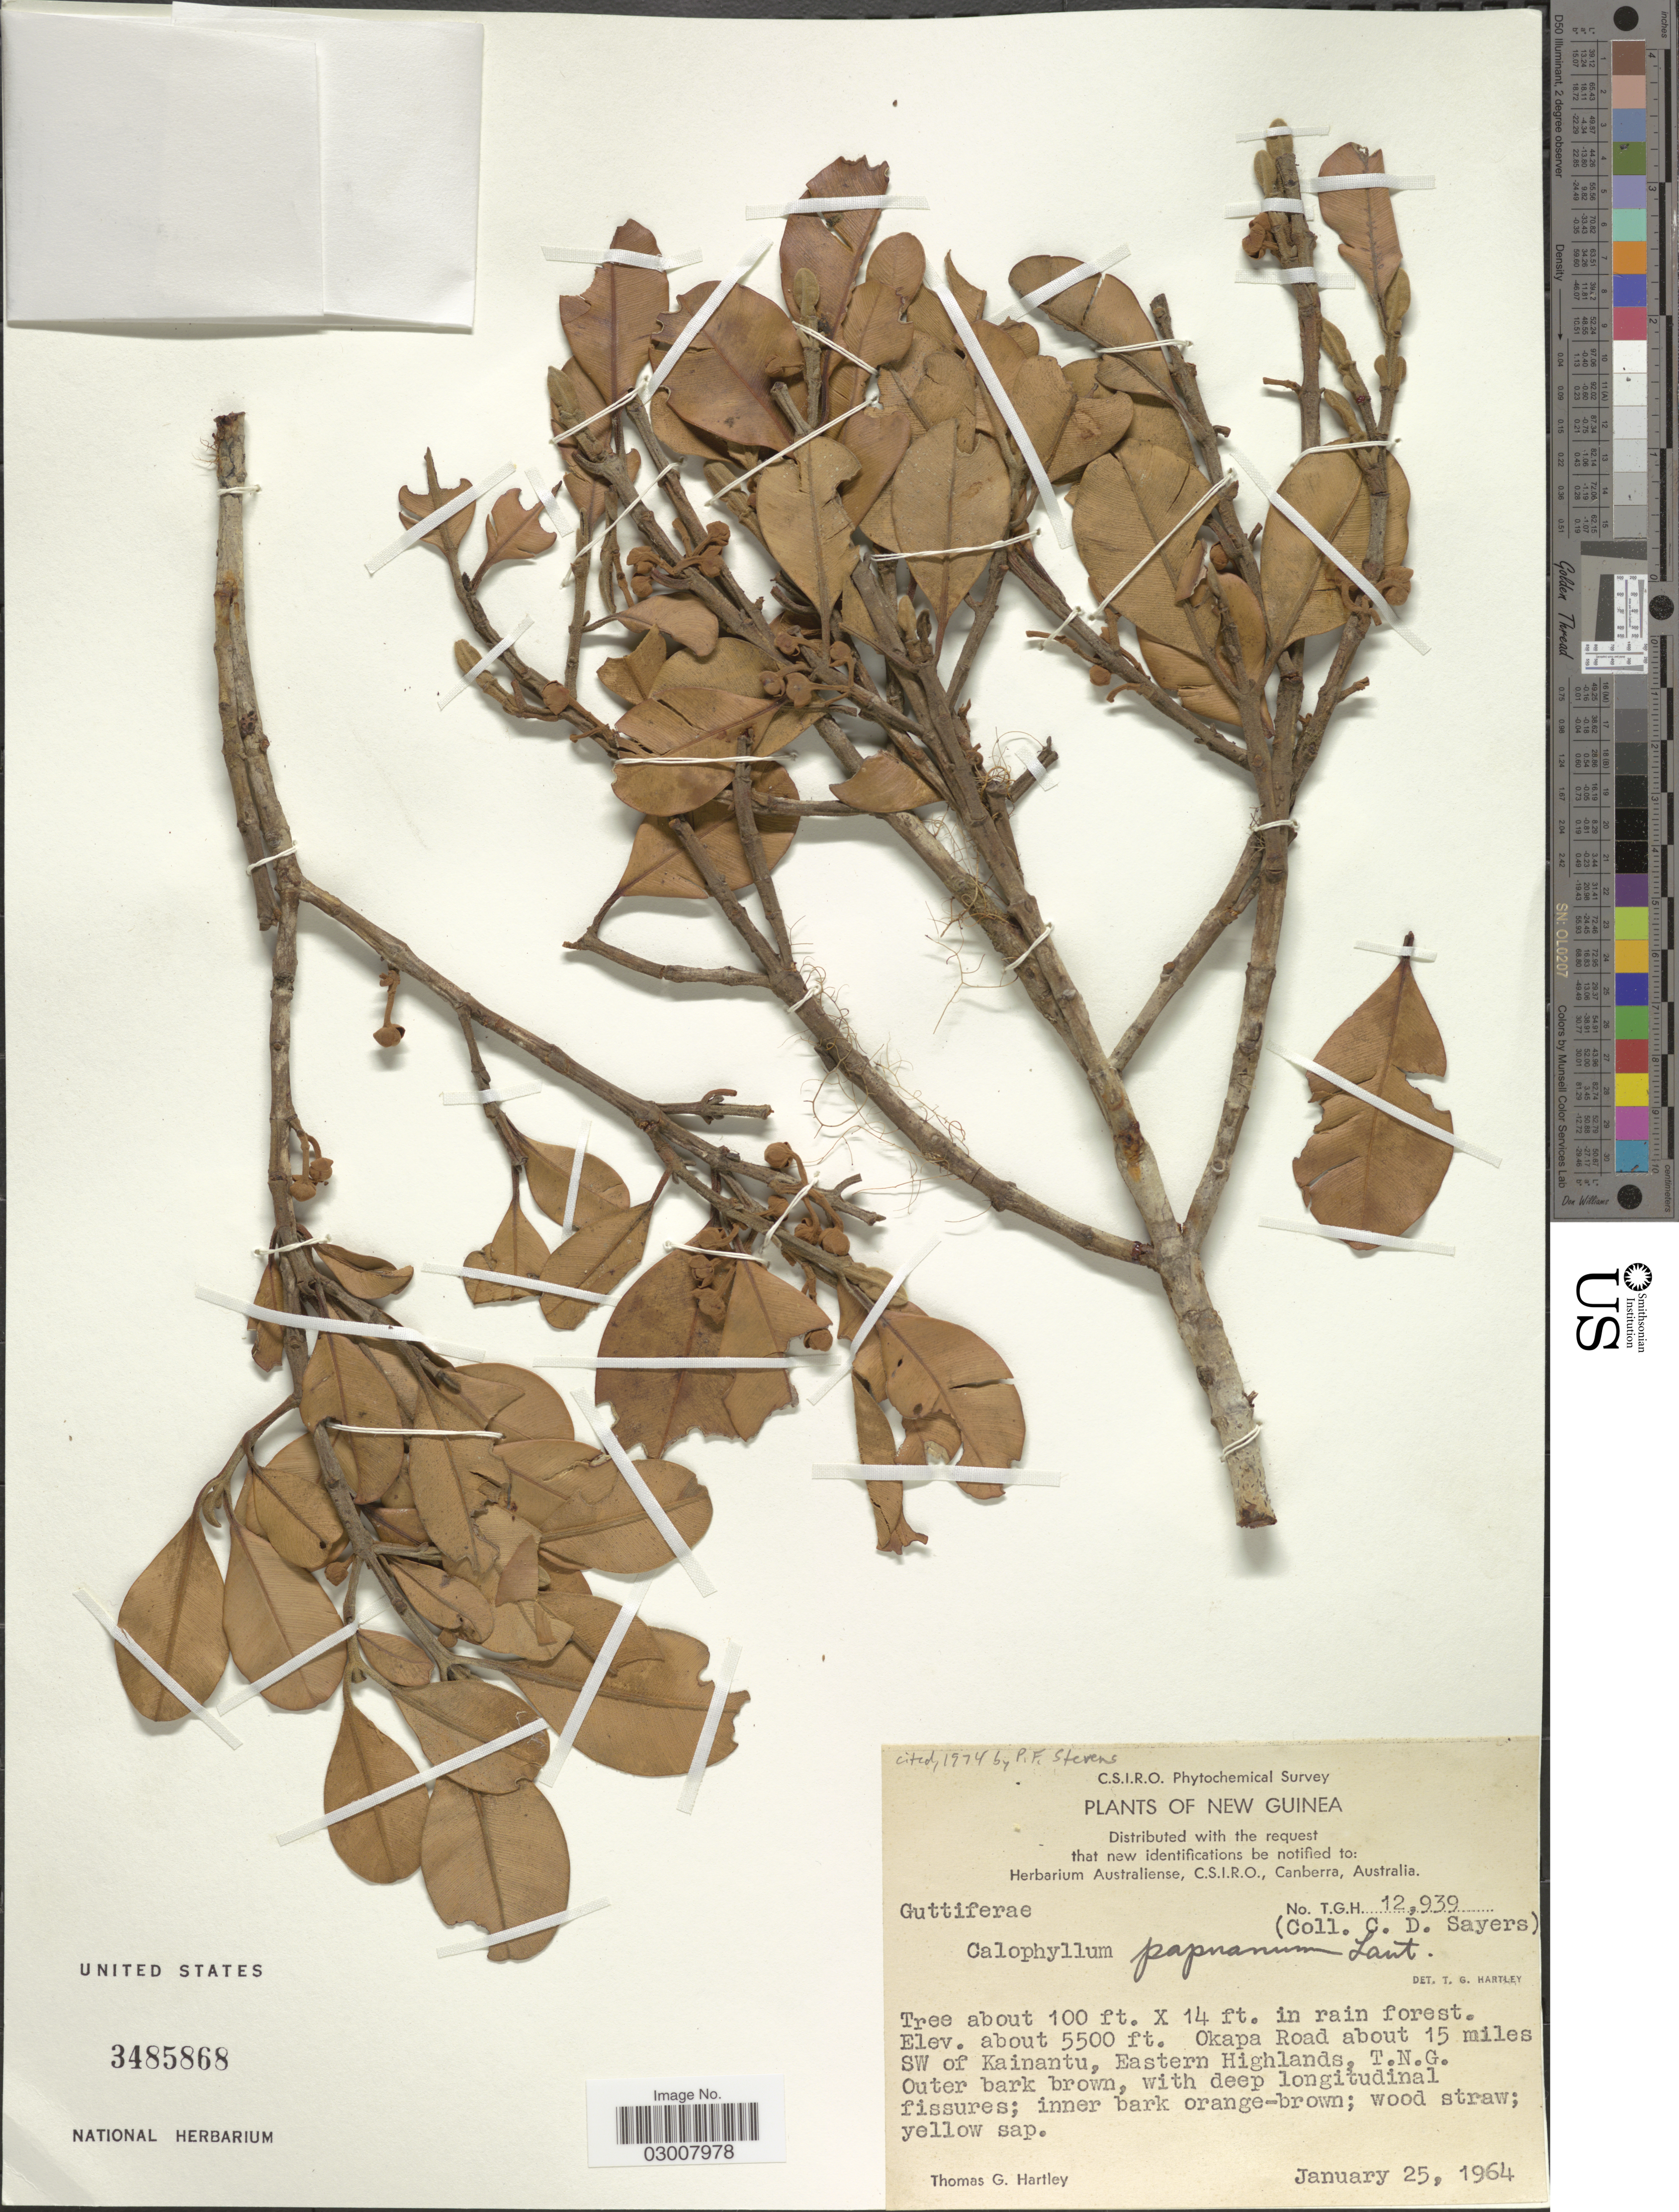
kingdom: Plantae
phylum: Tracheophyta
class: Magnoliopsida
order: Malpighiales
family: Calophyllaceae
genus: Calophyllum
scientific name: Calophyllum papuanum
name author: Lauterb.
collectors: T. G. Hartley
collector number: T.G.H. 12939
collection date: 1964-01-25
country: Papua New Guinea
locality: New Guinea. Okapa Road about 15 miles SW of Kainantu, Eastern Highlands, T.N.G.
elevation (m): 1676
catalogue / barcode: US 3485868